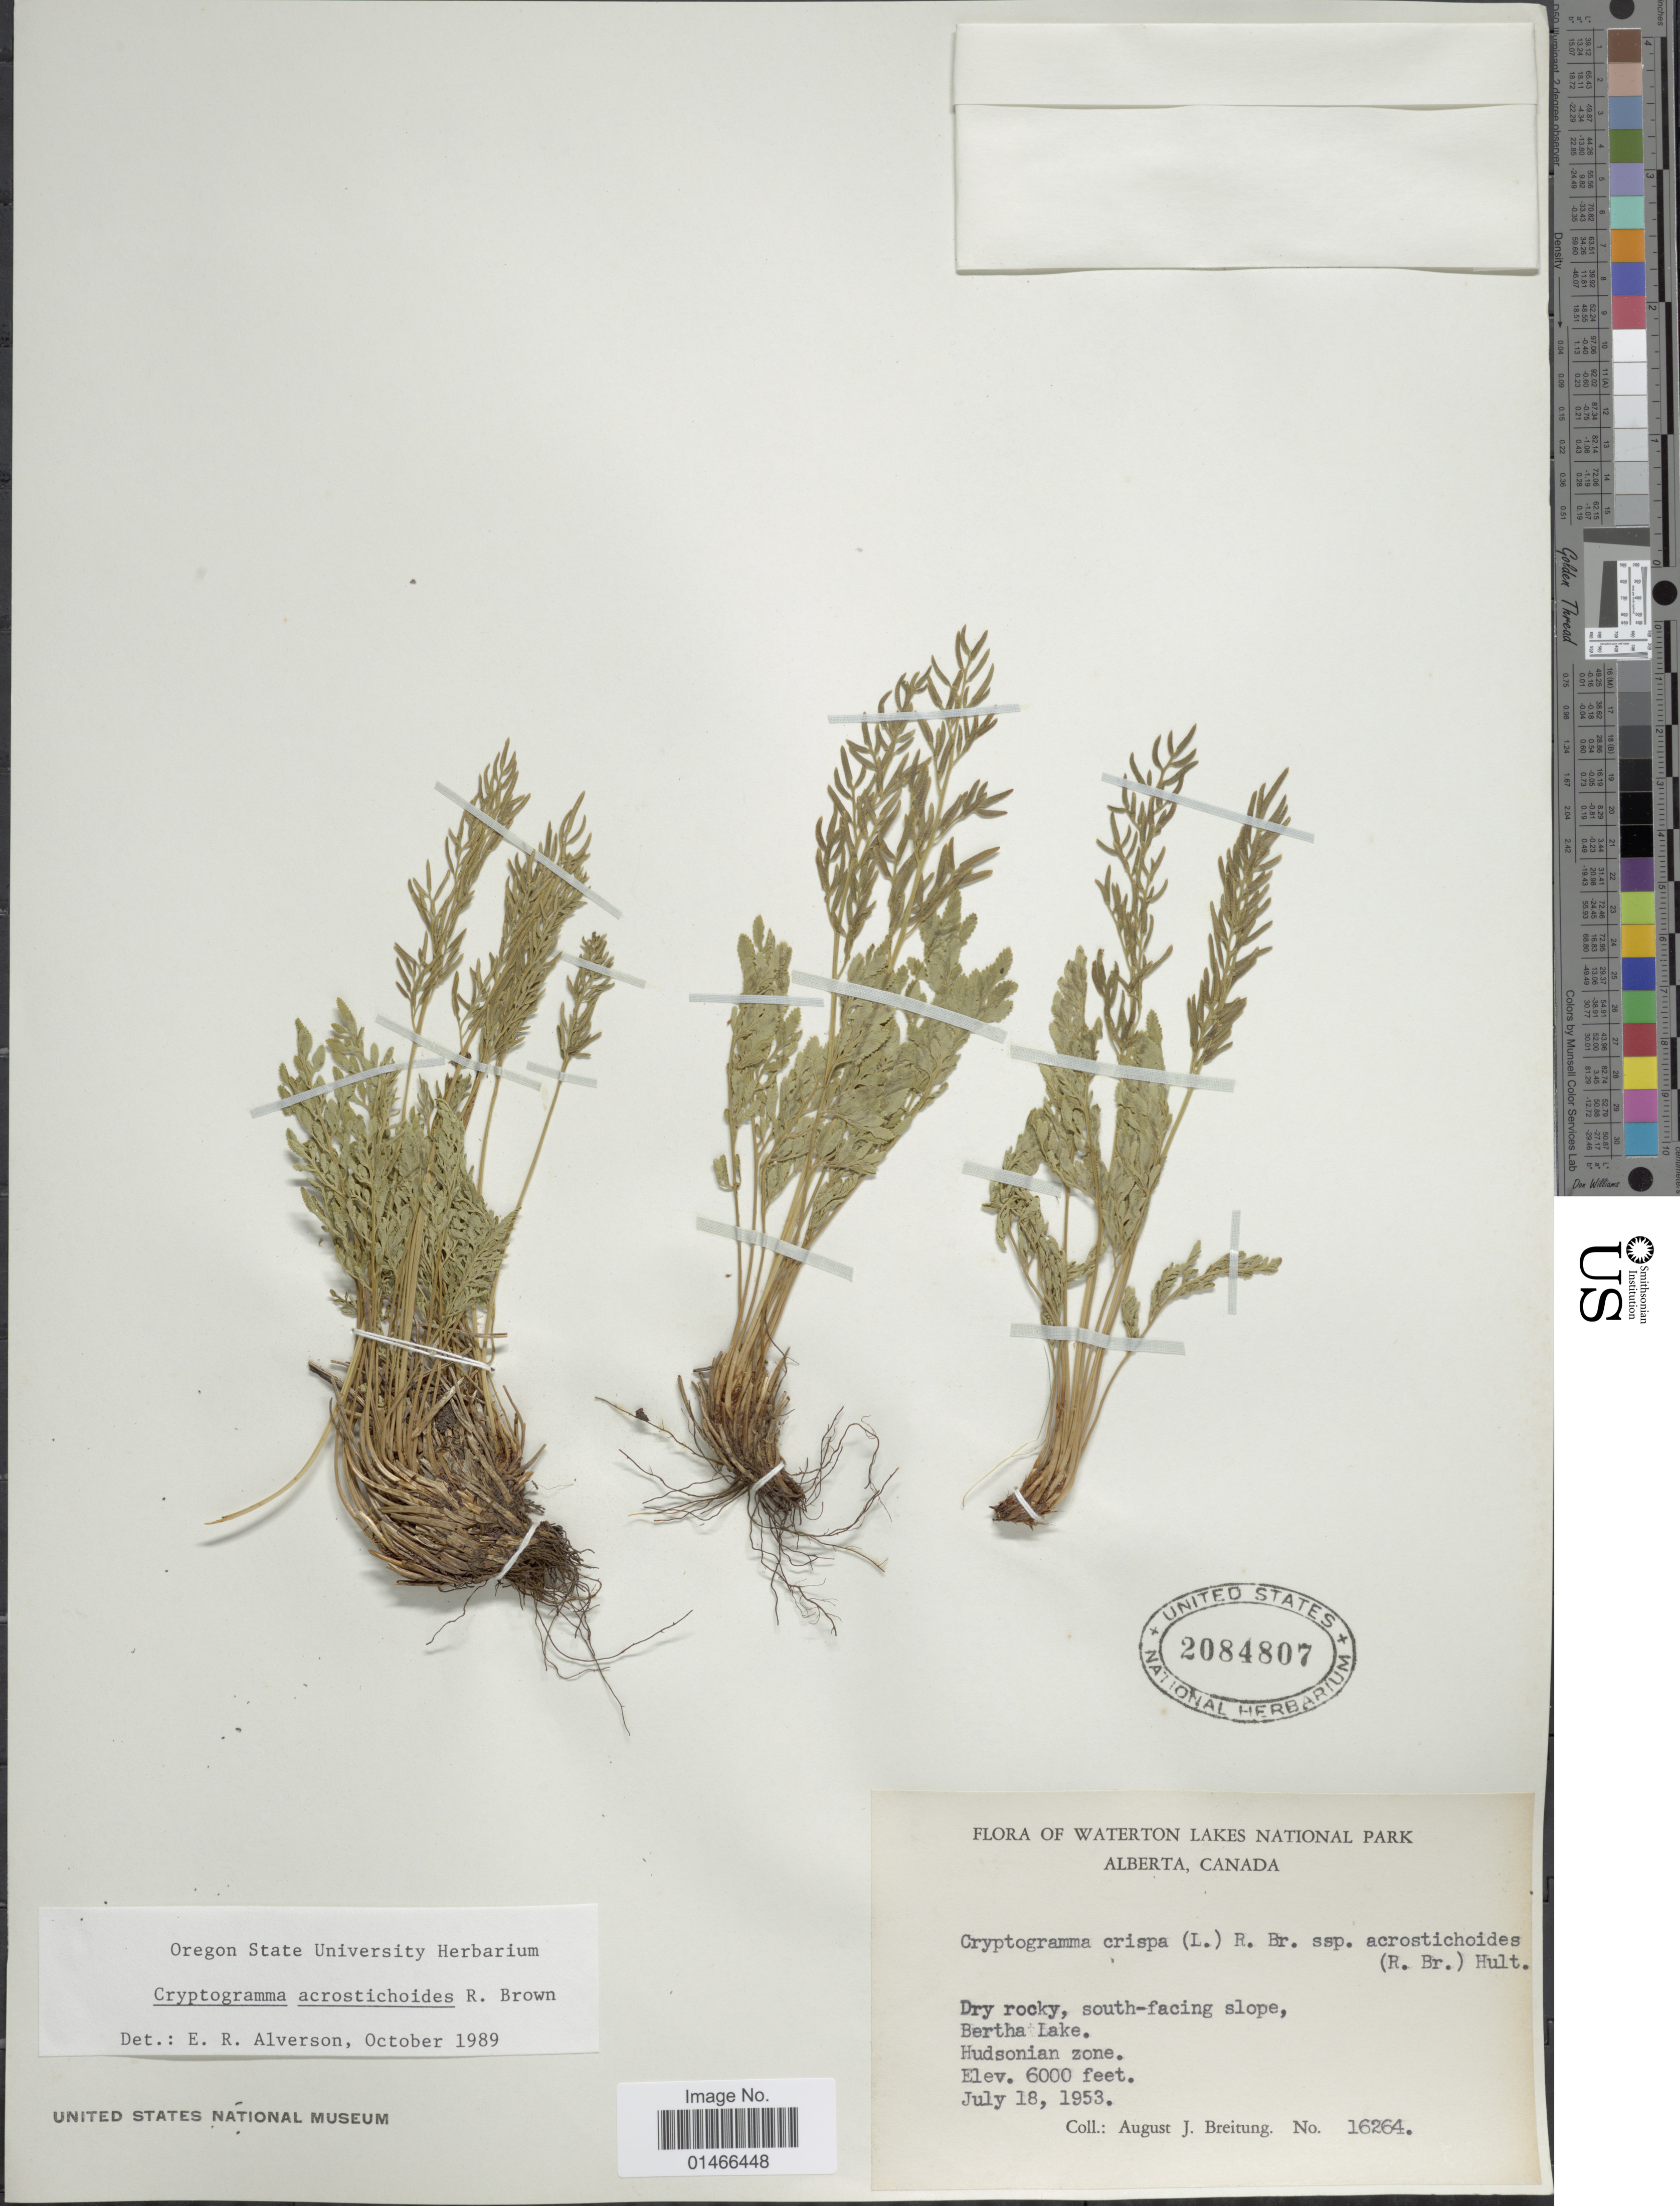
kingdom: Plantae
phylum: Tracheophyta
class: Polypodiopsida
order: Polypodiales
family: Pteridaceae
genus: Cryptogramma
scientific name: Cryptogramma acrostichoides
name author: R. Br.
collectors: A. Breitung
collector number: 16264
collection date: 1953-07-18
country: Canada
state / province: Alberta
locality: Waterton Lakes National Park. Dry rocky, south-facing slope. Bertha Lake. Hudsonian zone.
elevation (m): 1829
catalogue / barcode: US 2084807